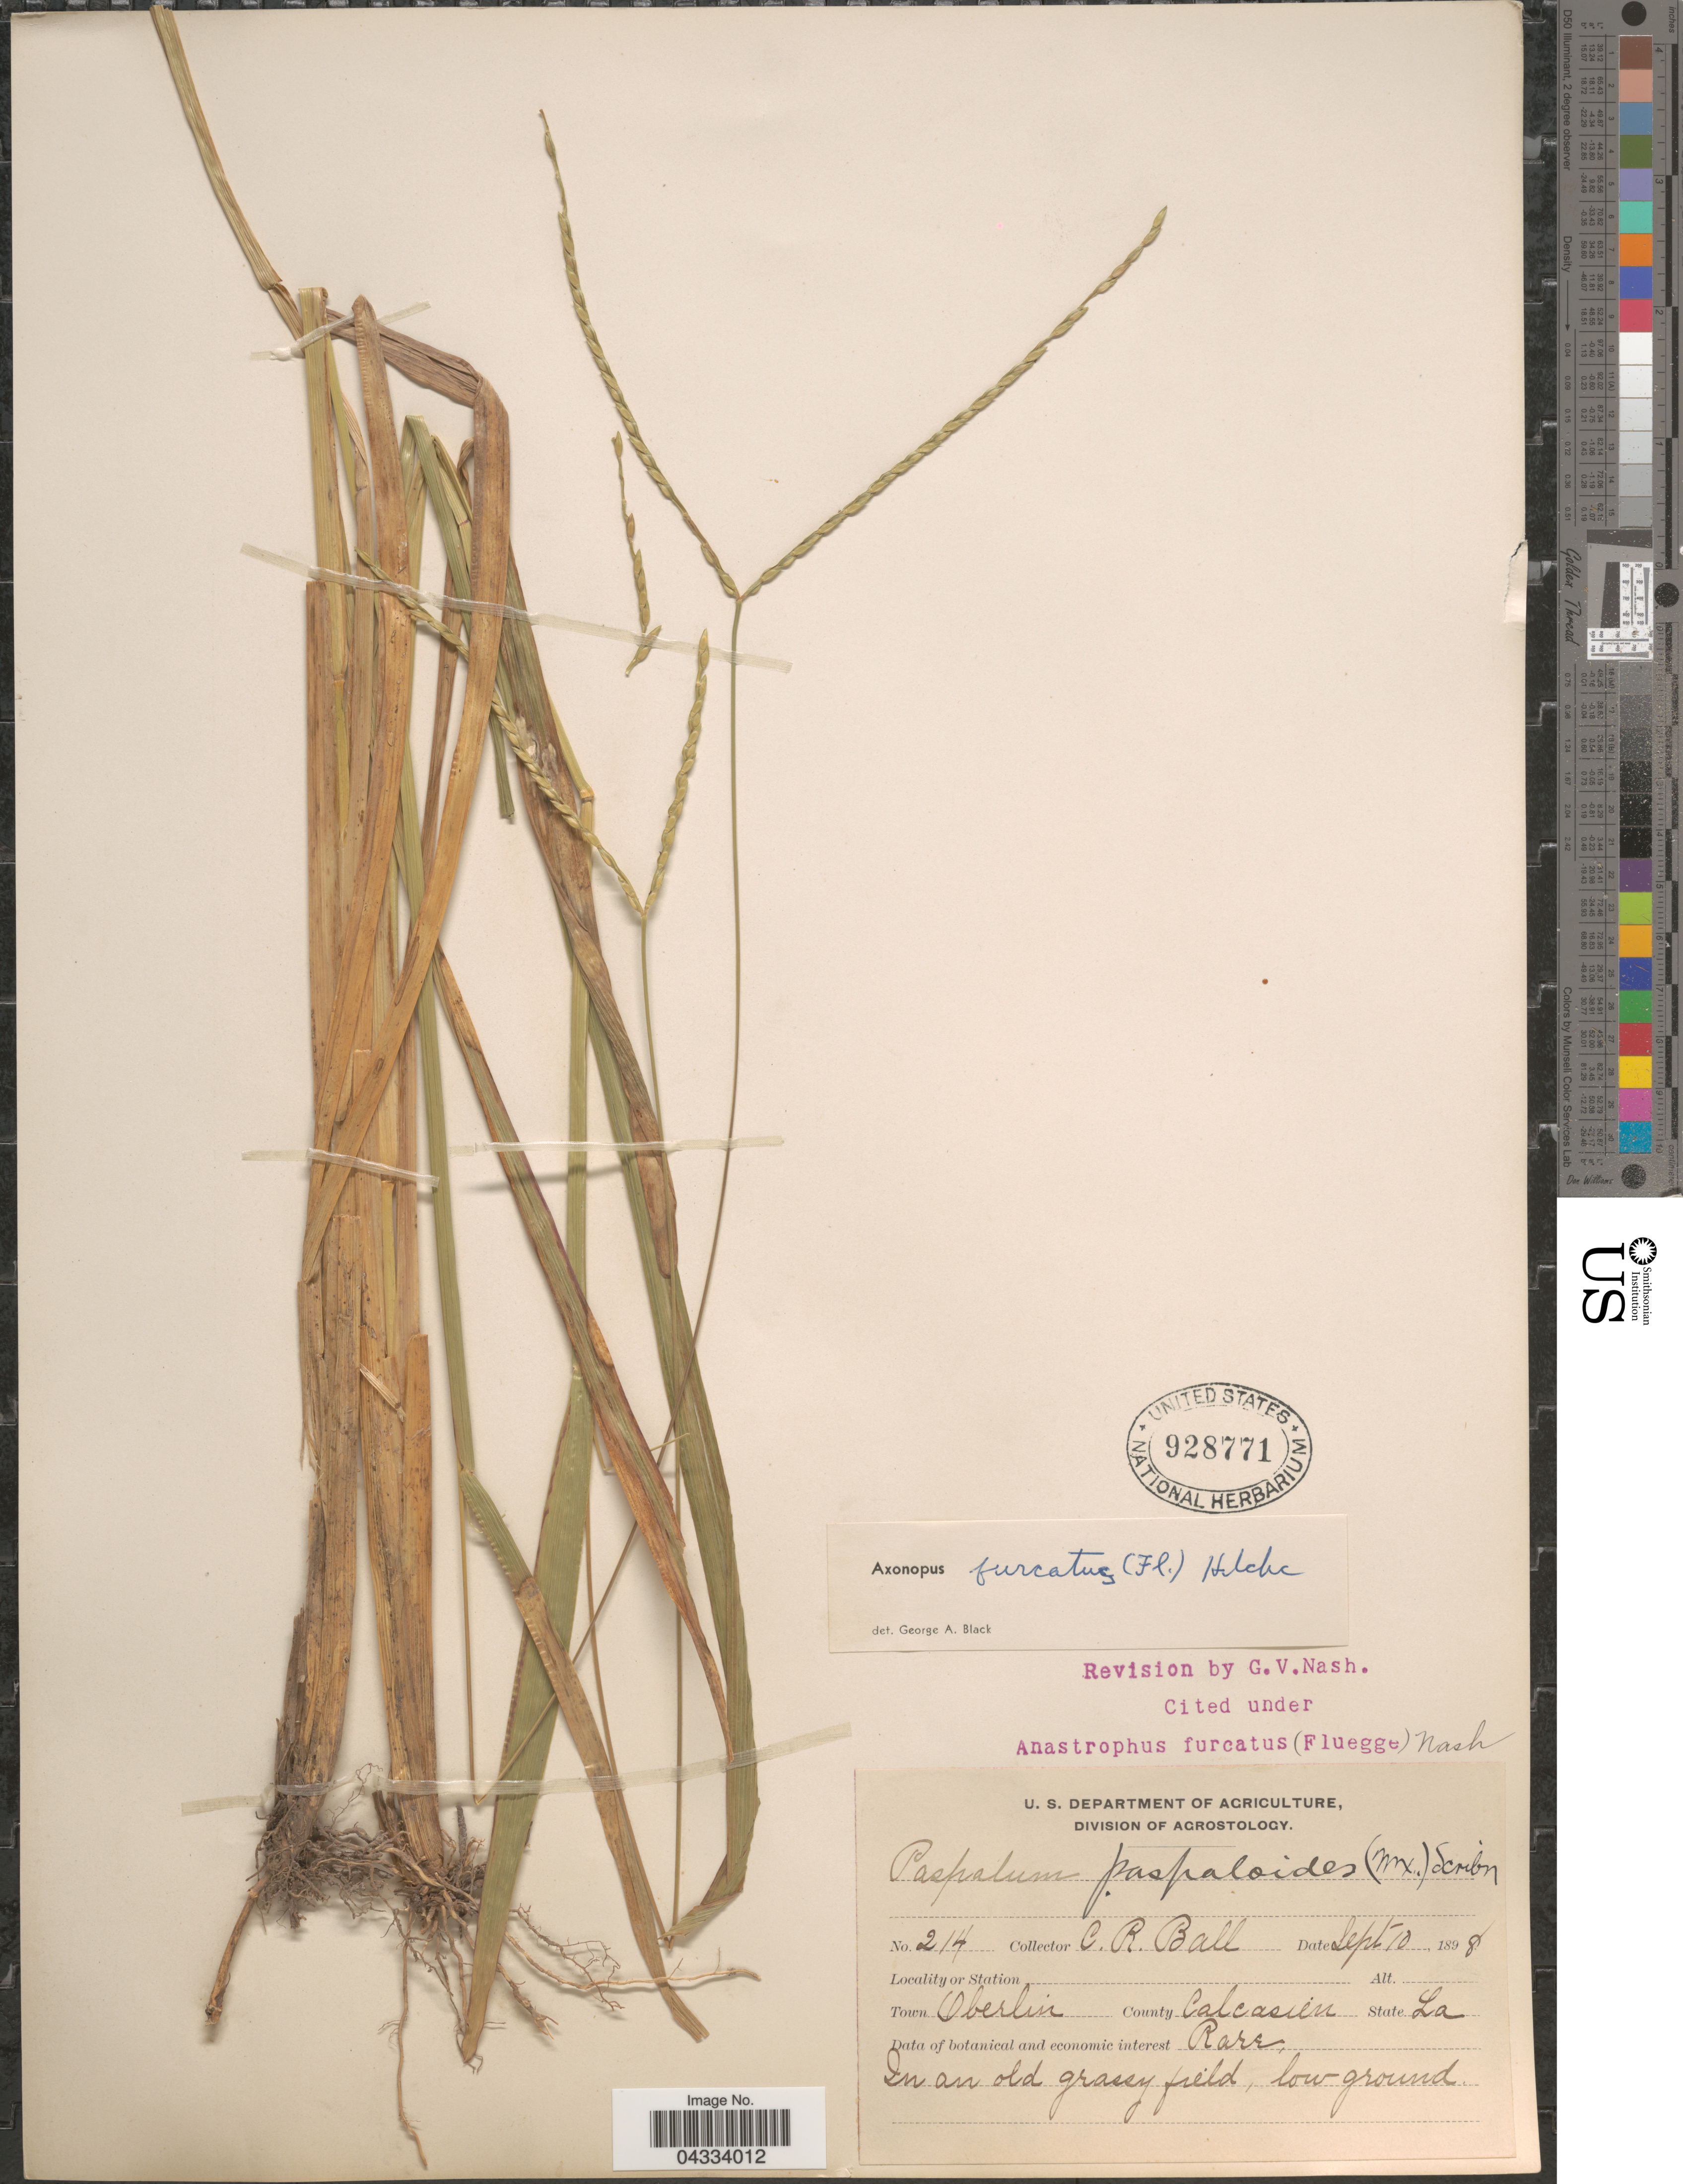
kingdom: Plantae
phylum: Tracheophyta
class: Liliopsida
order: Poales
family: Poaceae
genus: Axonopus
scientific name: Axonopus furcatus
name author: (Flüggé) Hitchc.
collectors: C. R. Ball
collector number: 214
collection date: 1898-09-10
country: United States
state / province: Louisiana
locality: Town Oberlin. County Calcasieu.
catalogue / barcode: US 928771